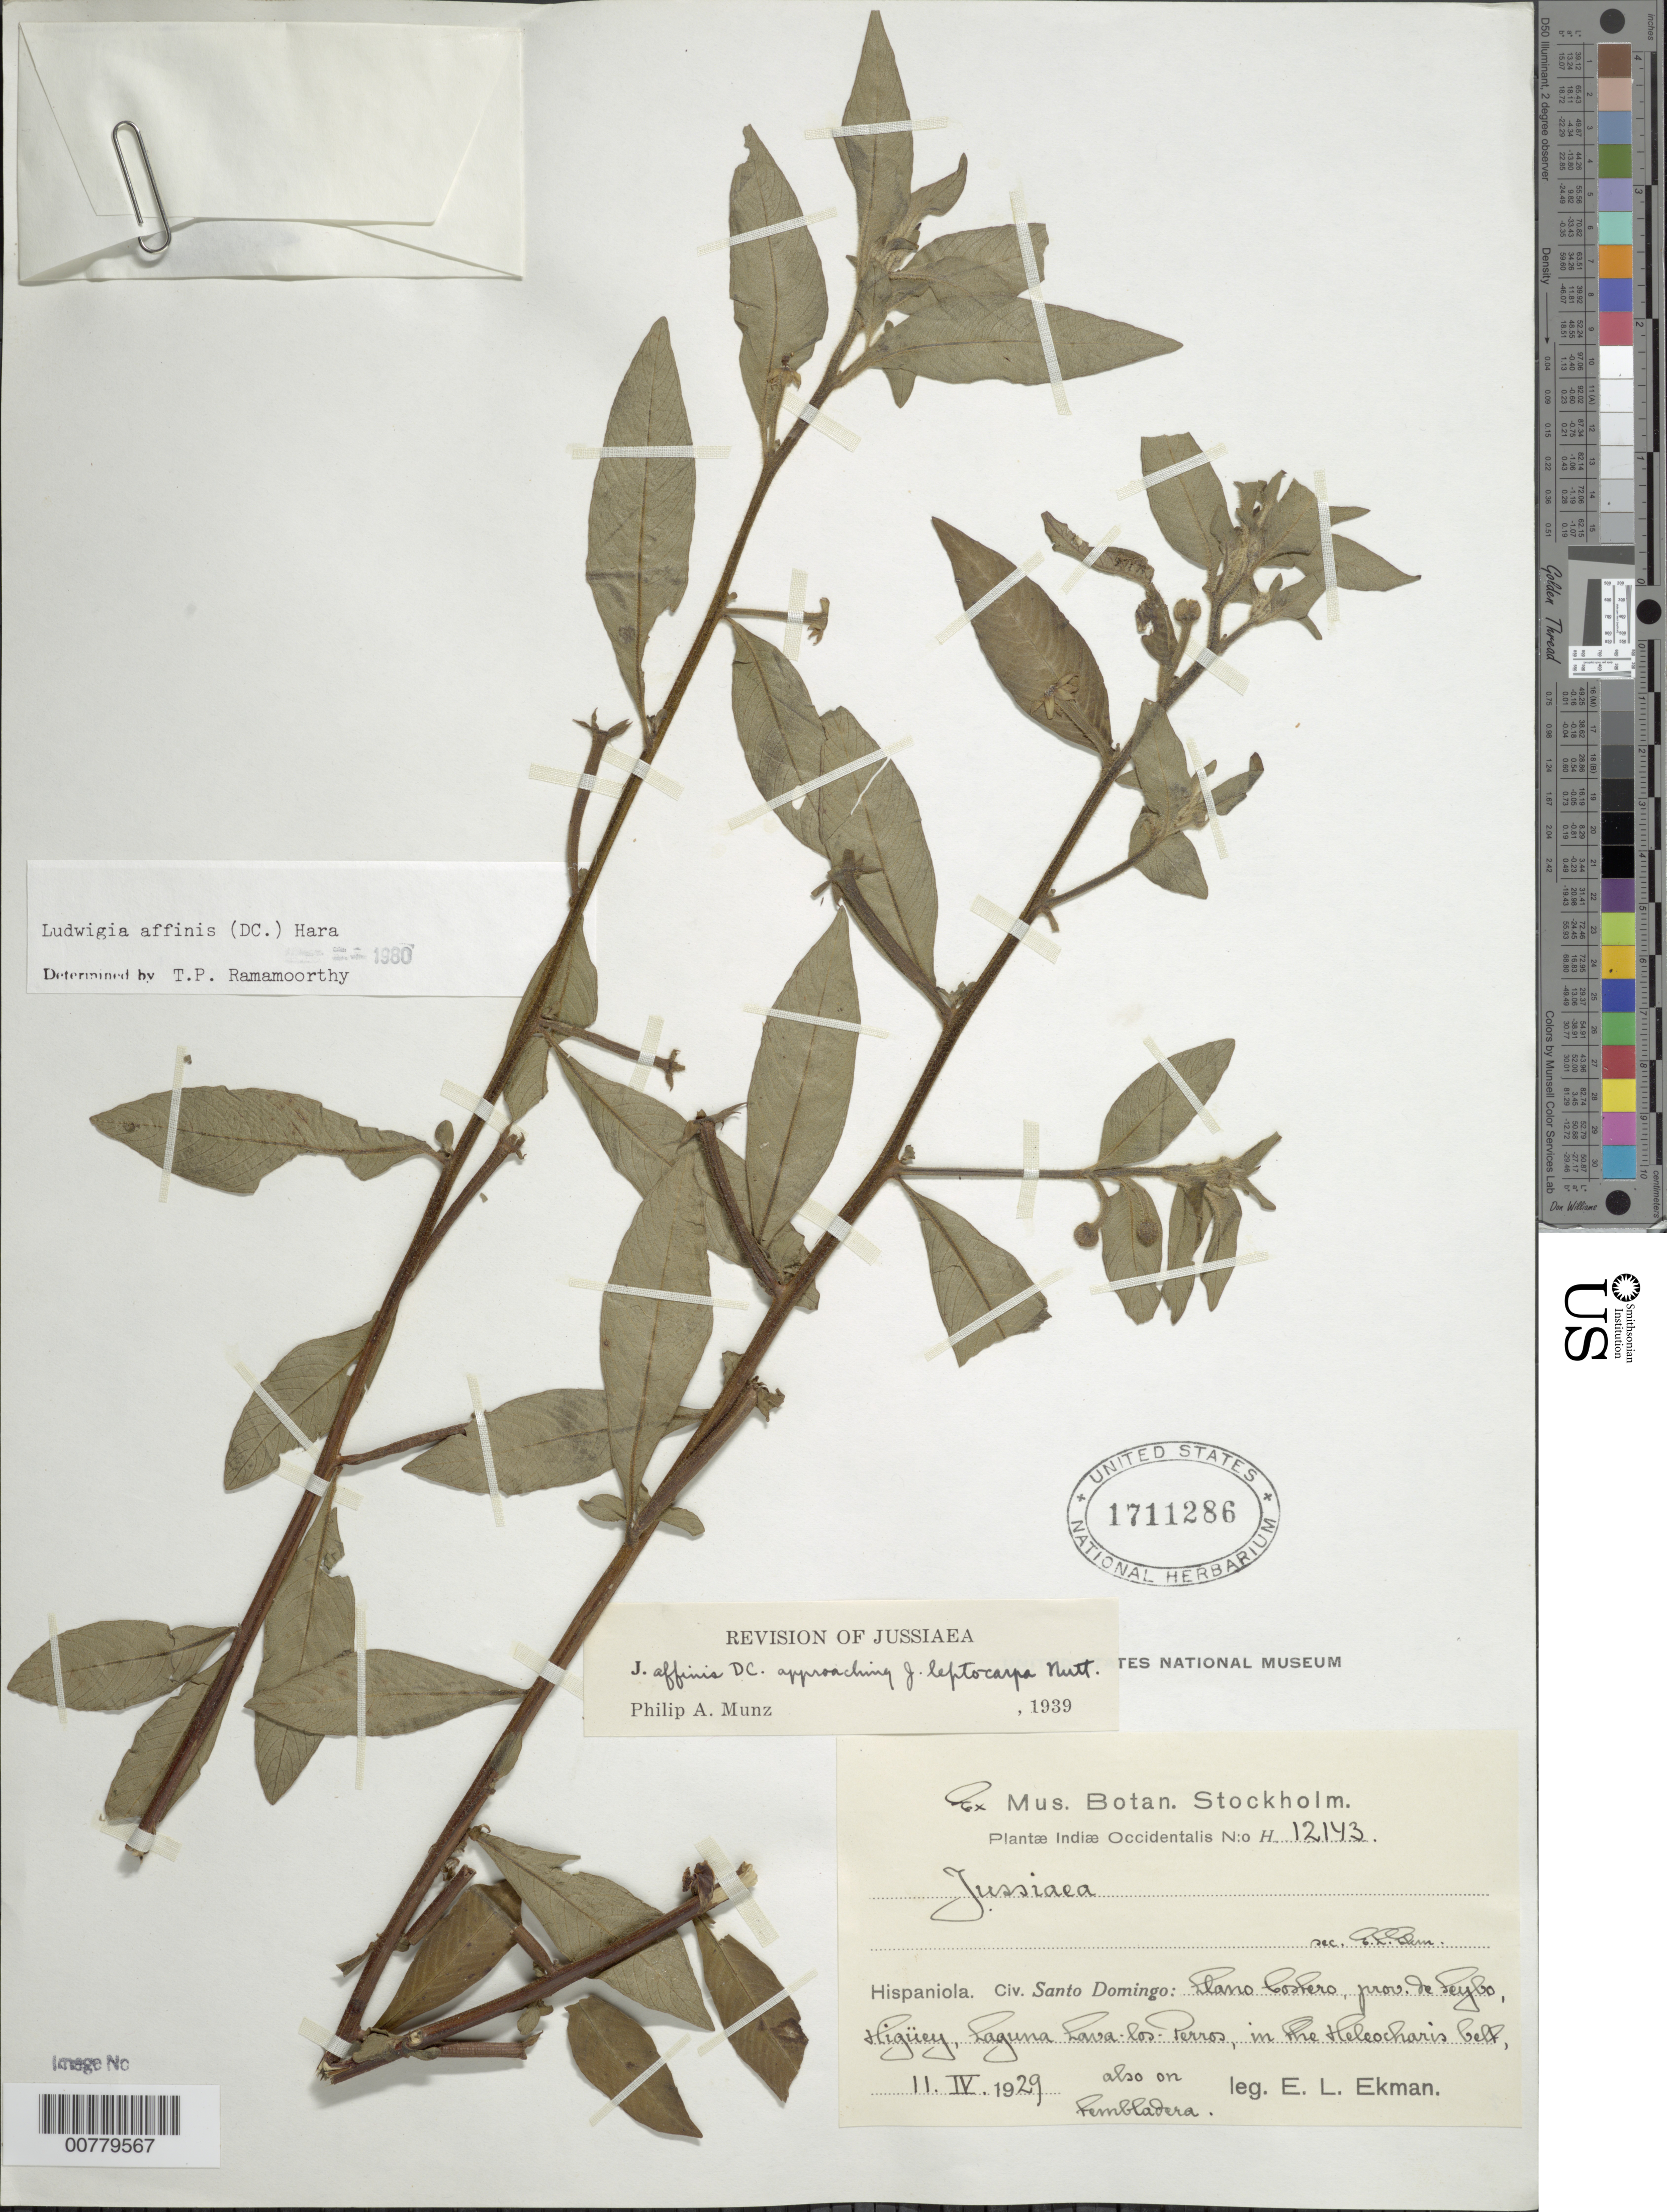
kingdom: Plantae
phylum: Tracheophyta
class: Magnoliopsida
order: Myrtales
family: Onagraceae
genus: Ludwigia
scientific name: Ludwigia affinis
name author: (DC.) H. Hara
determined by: Ramamoorthy, T. P.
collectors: E. L. Ekman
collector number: H 12143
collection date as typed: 11 Apr 1929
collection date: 1929-04-11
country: Dominican Republic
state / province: El Seibo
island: Hispaniola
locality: Llano Costero, Higüey, Laguna Lava los Perros.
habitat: In the heleocharis belt, also on tembladera.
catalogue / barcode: US 1711286